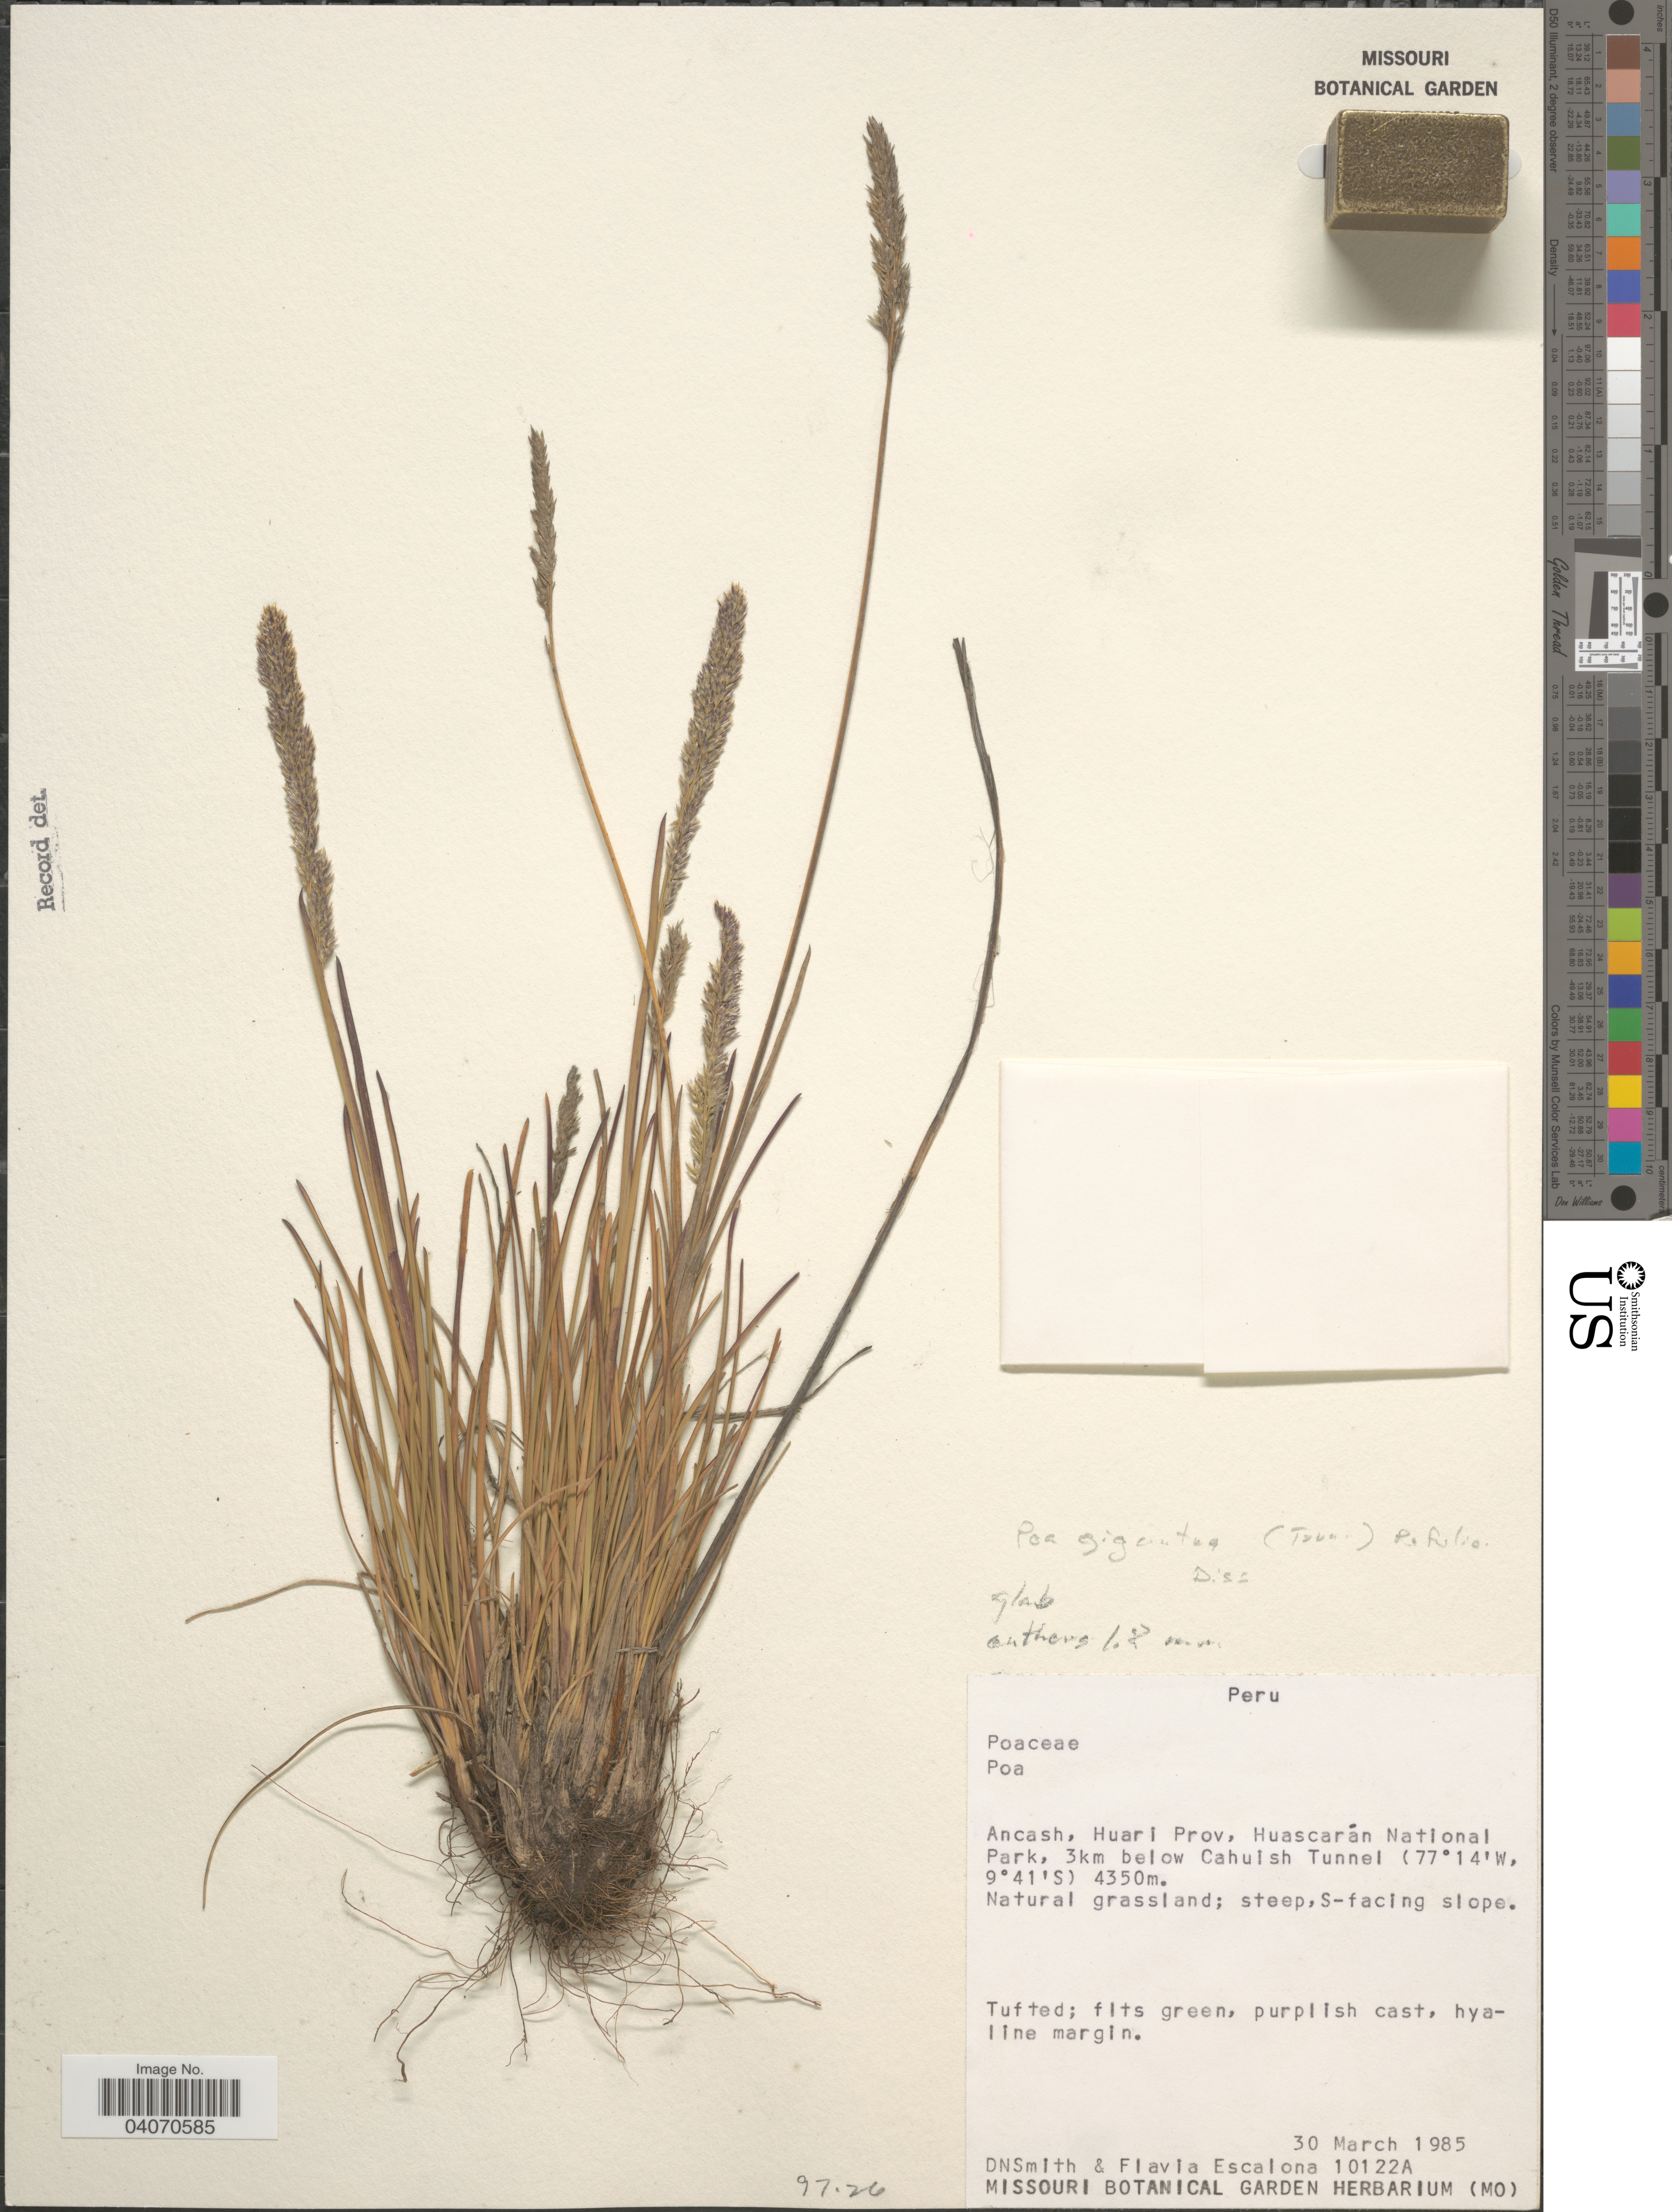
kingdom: Plantae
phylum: Tracheophyta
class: Liliopsida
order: Poales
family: Poaceae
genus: Poa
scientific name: Poa gilgiana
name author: Pilg.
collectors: D. Smith & F. Escalona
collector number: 10122A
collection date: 1985-03-30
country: Peru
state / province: Ancash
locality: Huari Prov, Huascarán National Park, 3km below Cahuish Tunnel. Steep,S-facing slope.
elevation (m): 4350